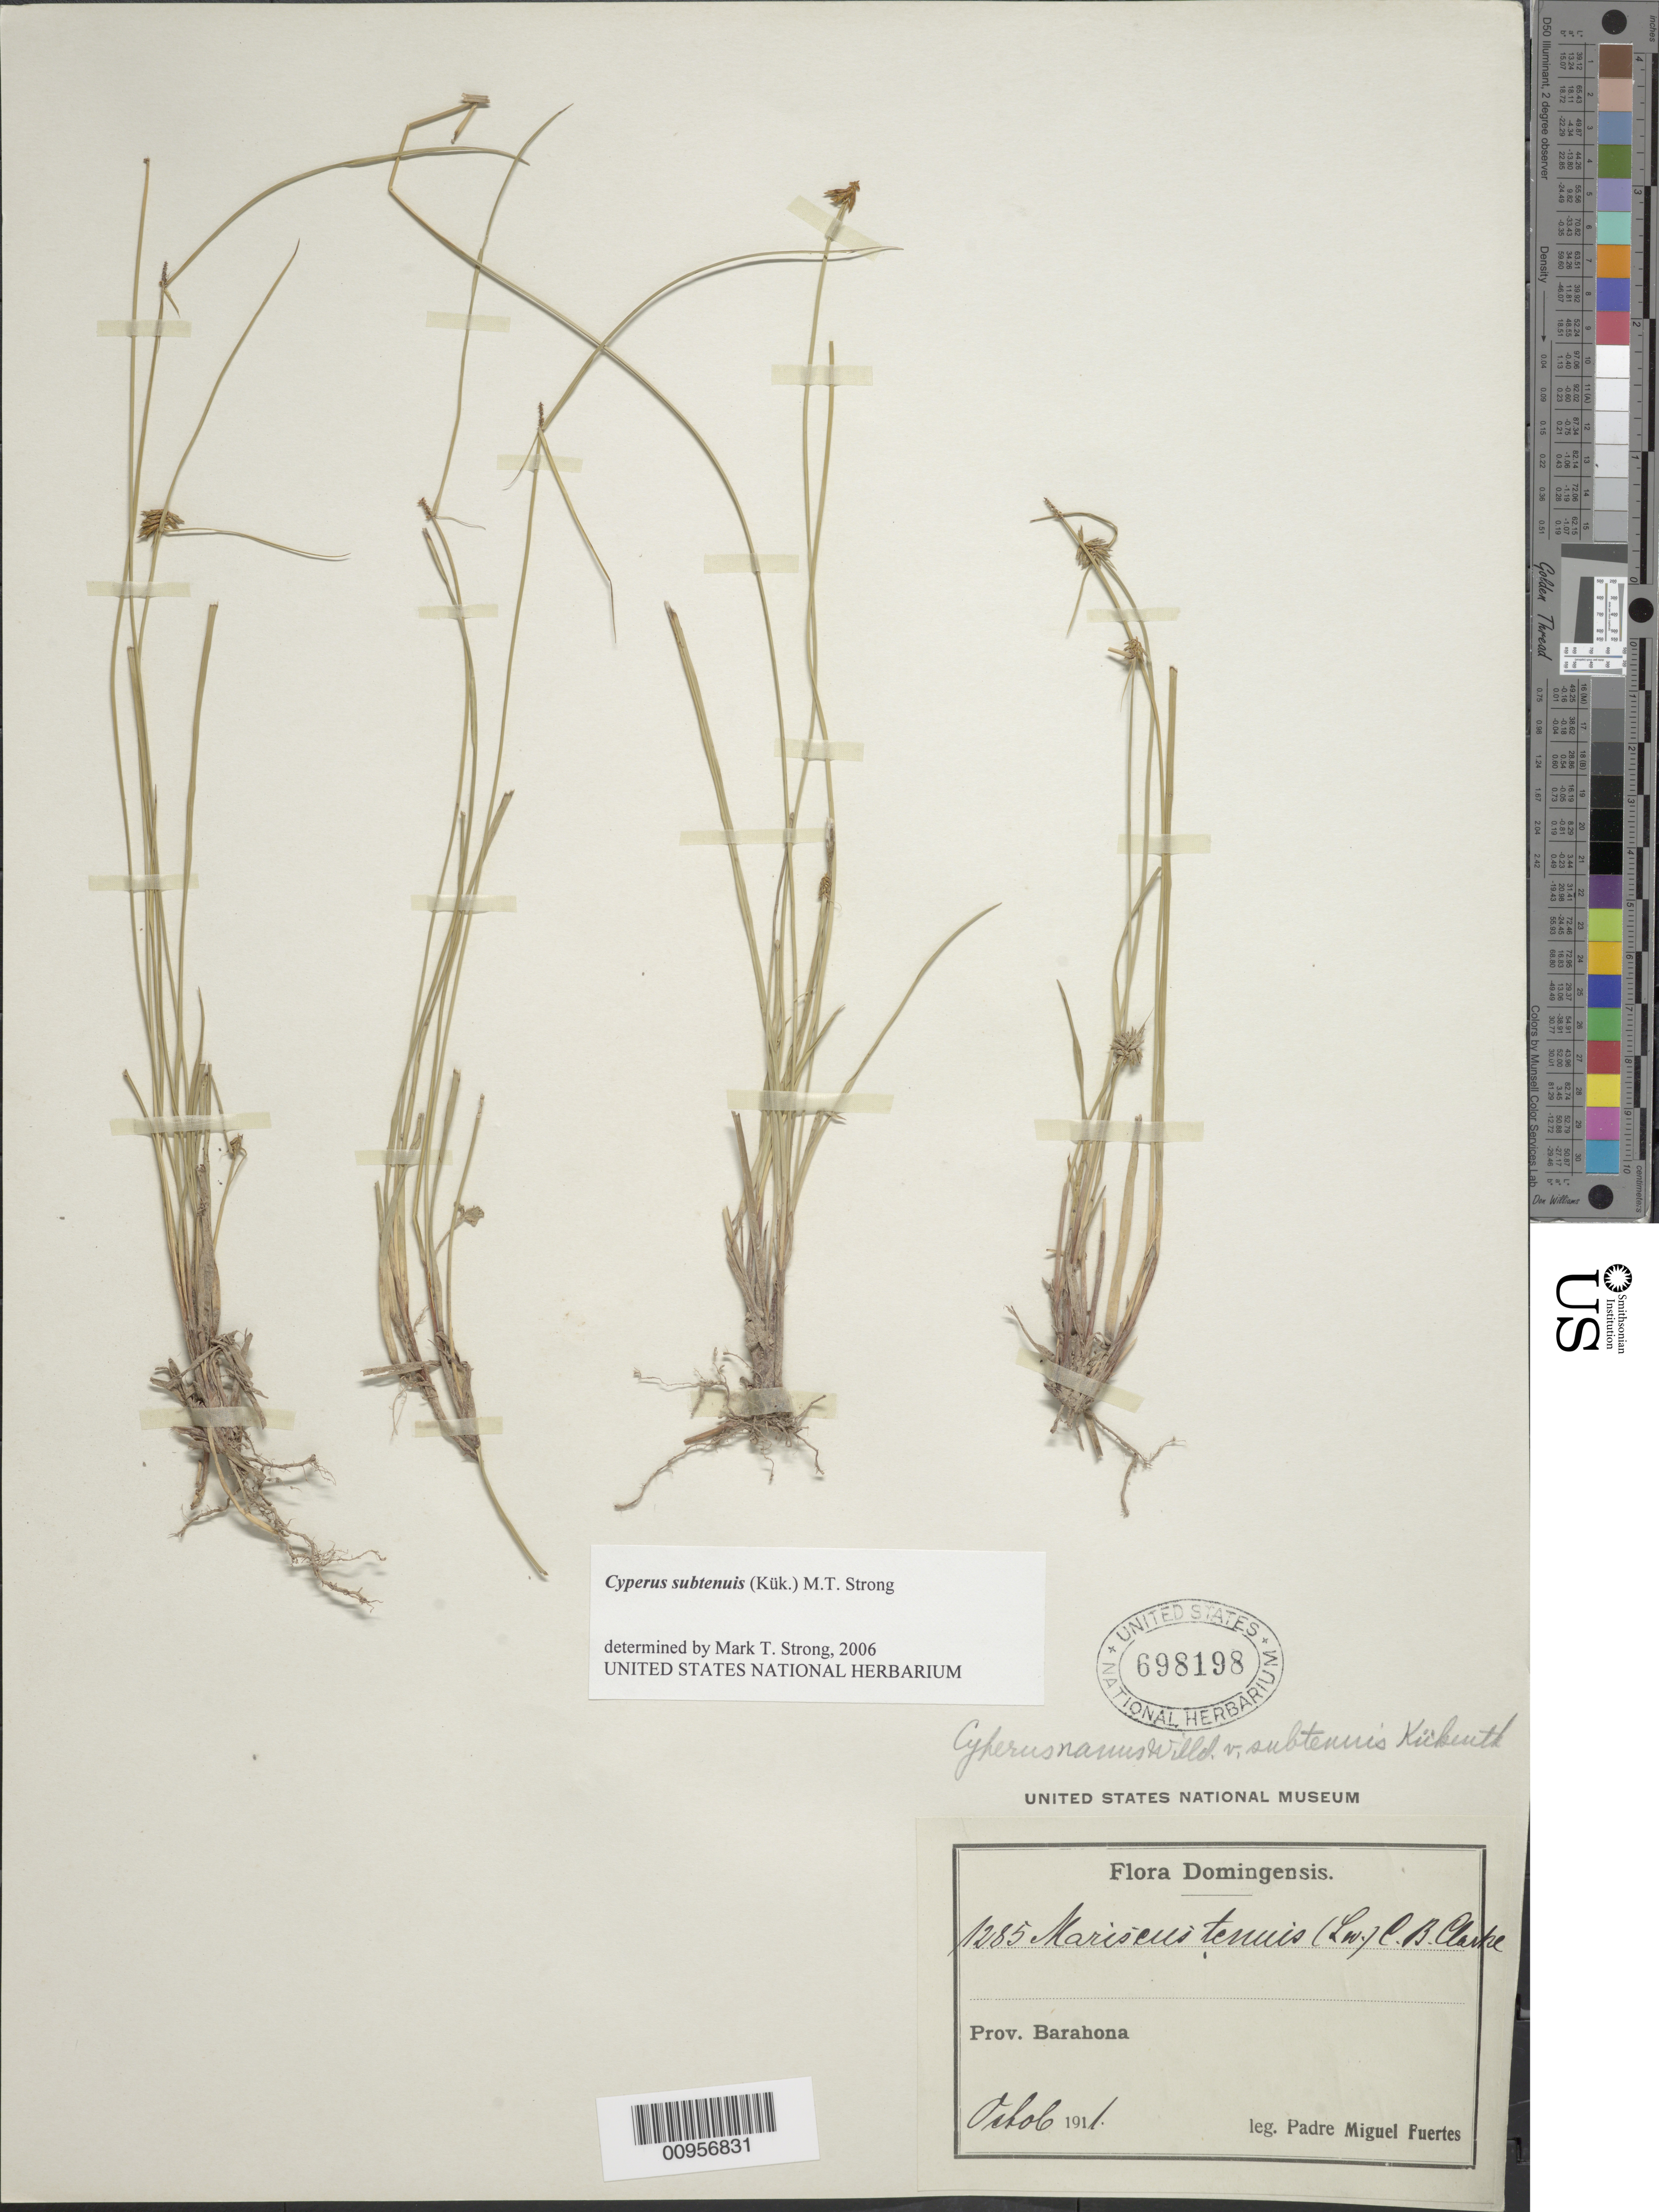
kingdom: Plantae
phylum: Tracheophyta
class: Liliopsida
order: Poales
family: Cyperaceae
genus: Cyperus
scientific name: Cyperus subtenuis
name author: (Kük.) M.T. Strong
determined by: Strong, M. T., (US), Smithsonian Institution - National Museum of Natural History (UNITED STATES)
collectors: M. D. Fuertes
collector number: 1285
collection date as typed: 06 Oct 1911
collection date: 1911-10-06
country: Dominican Republic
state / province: Barahona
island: Hispaniola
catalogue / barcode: US 698198